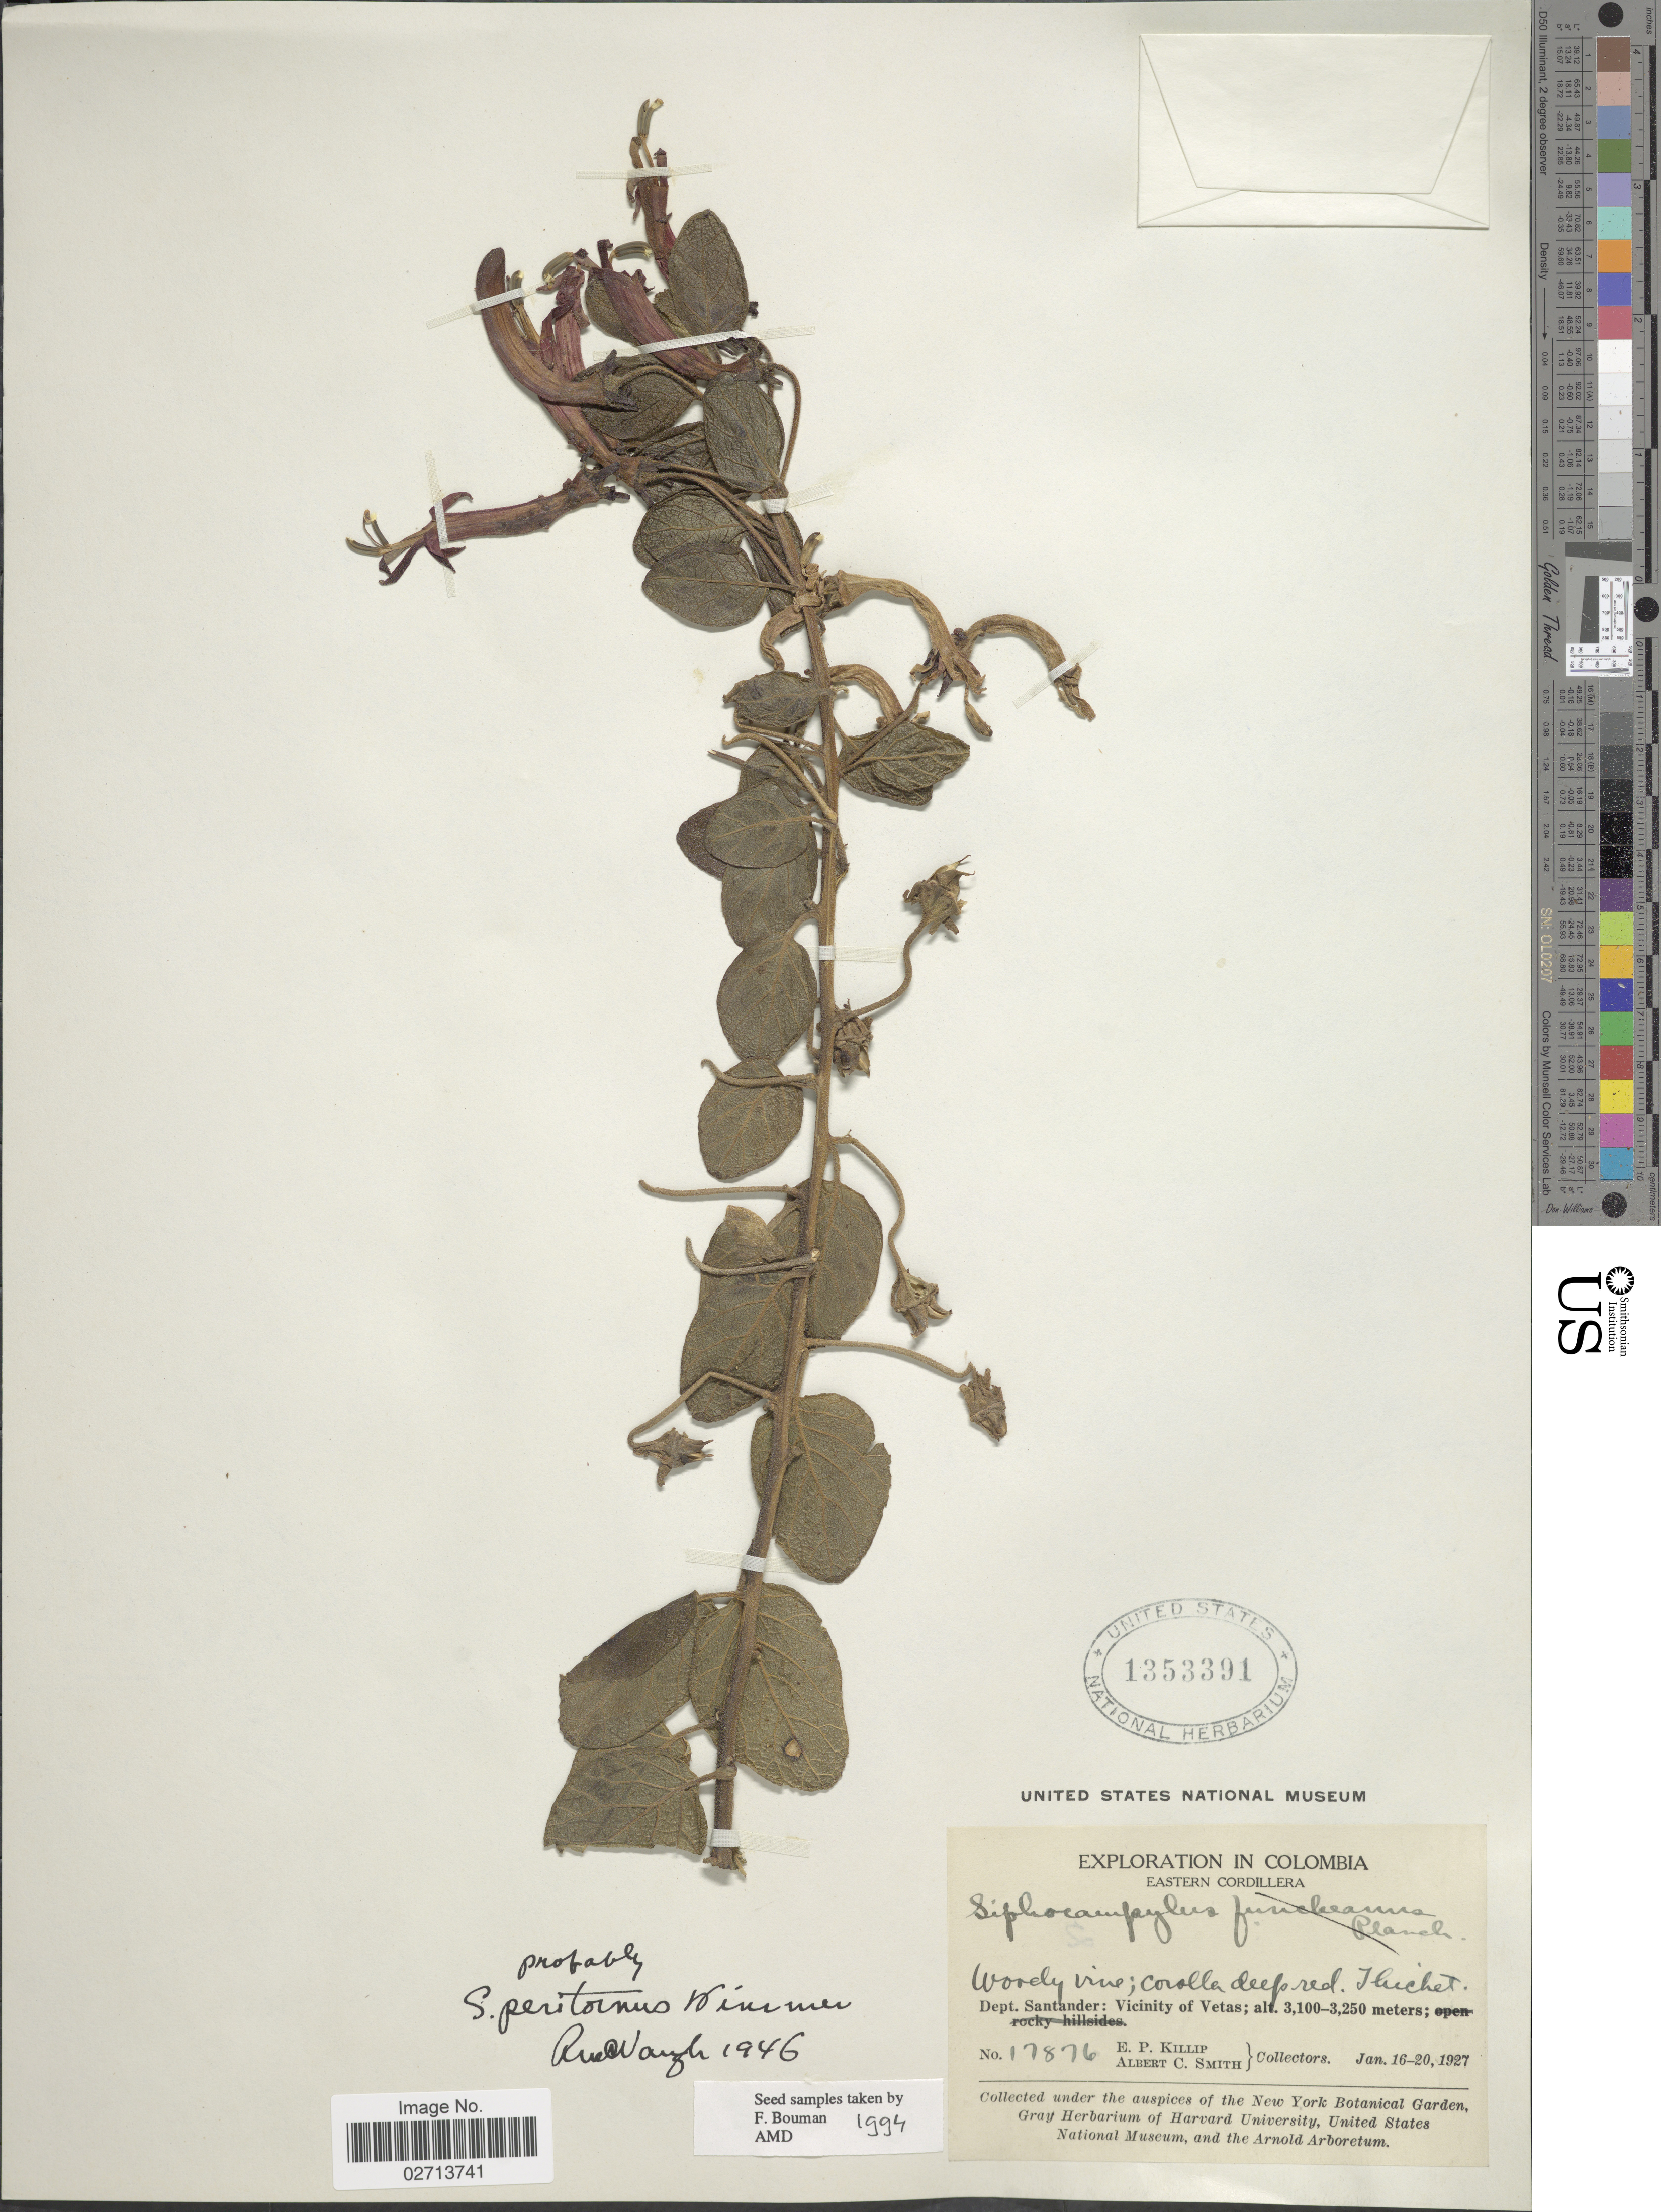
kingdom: Plantae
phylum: Tracheophyta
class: Magnoliopsida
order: Asterales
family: Campanulaceae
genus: Siphocampylus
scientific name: Siphocampylus ellipticus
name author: (Willd. ex Schult.) Vatke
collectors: E. P. Killip & A. C. Smith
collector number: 17876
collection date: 1927-01-16/1927-01-20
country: Colombia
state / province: Santander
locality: Eastern Cordillera, Dept. Santander: Vicinity of Vetas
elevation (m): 3100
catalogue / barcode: US 1353391